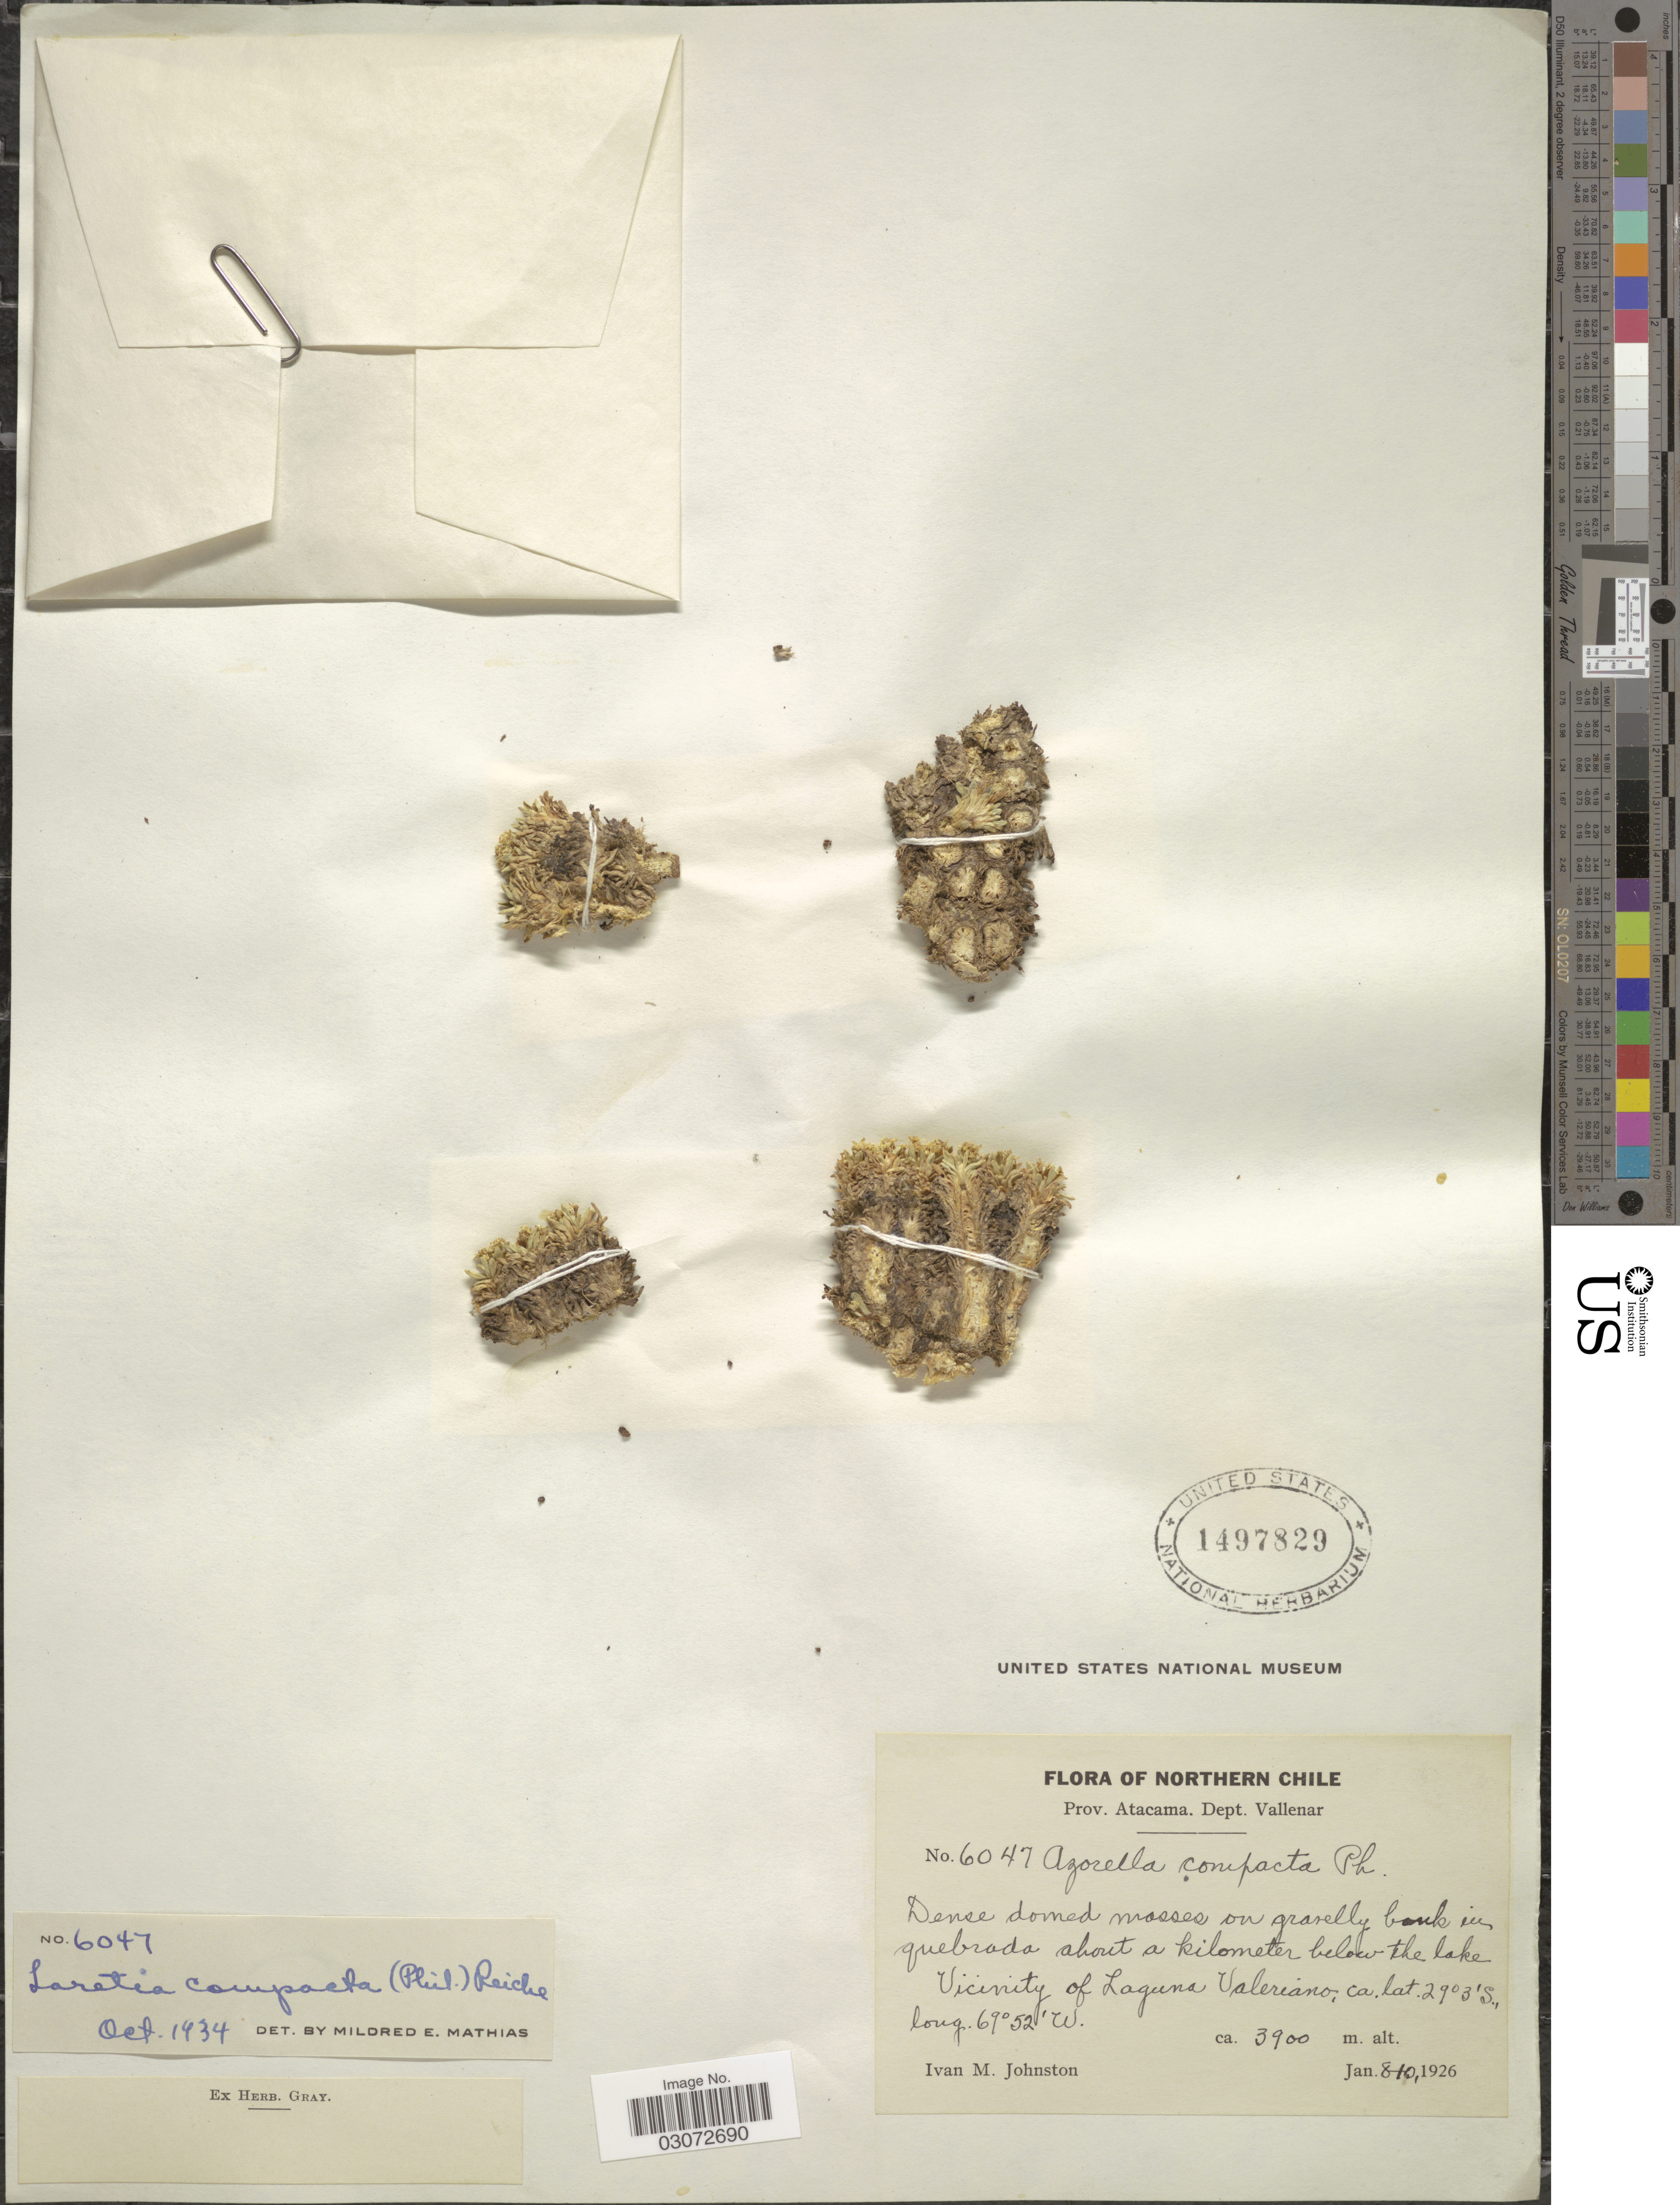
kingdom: Plantae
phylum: Tracheophyta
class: Magnoliopsida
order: Apiales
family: Apiaceae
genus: Azorella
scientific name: Azorella compacta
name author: Phil.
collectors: I.M. Johnston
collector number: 6047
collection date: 1926-01-08/1926-01-10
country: Chile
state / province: Atacama (III)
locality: Northern Chile. Dept. Vallenar. In quebrada about a kilometer below the lake. Vicinity of Laguna Valeriano.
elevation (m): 3900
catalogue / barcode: US 1497829